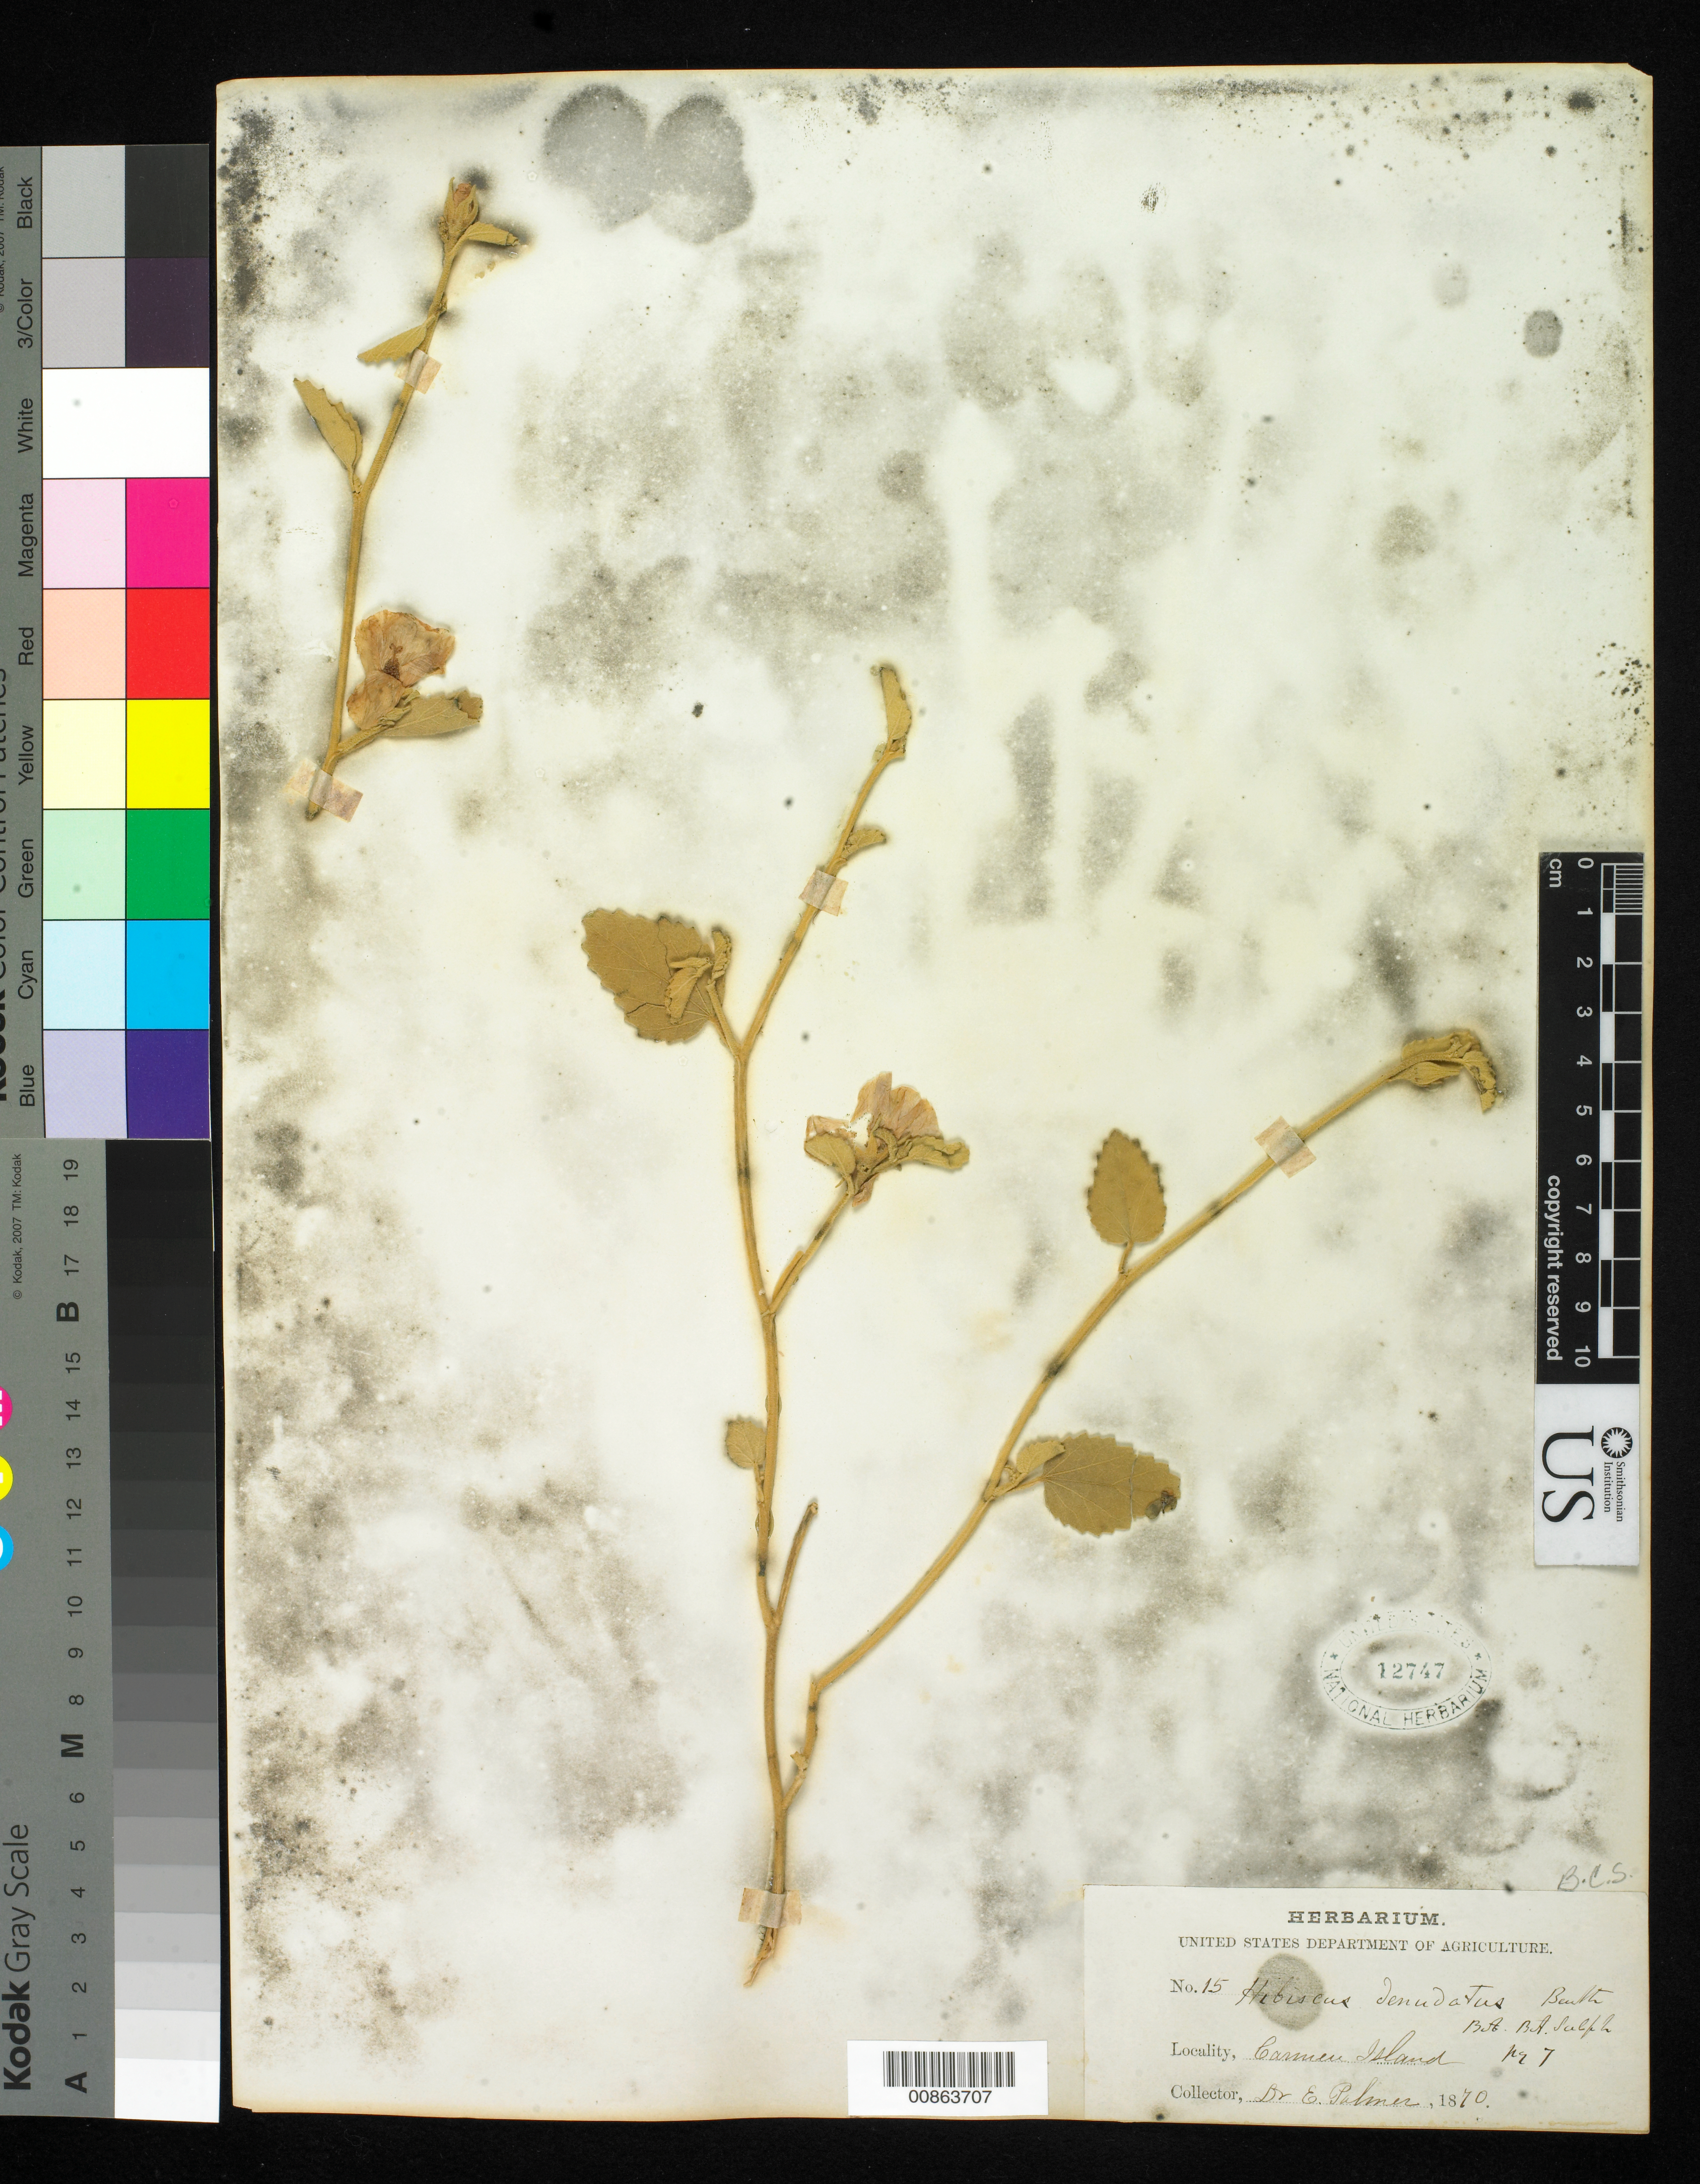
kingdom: Plantae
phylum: Tracheophyta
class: Magnoliopsida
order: Malvales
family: Malvaceae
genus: Hibiscus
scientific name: Hibiscus denudatus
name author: Benth.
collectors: E. Palmer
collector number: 15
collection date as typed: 1870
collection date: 1870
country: Mexico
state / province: Baja California Sur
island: Carmen I.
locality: Carmen Island, Baja California Sur.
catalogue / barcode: US 12747